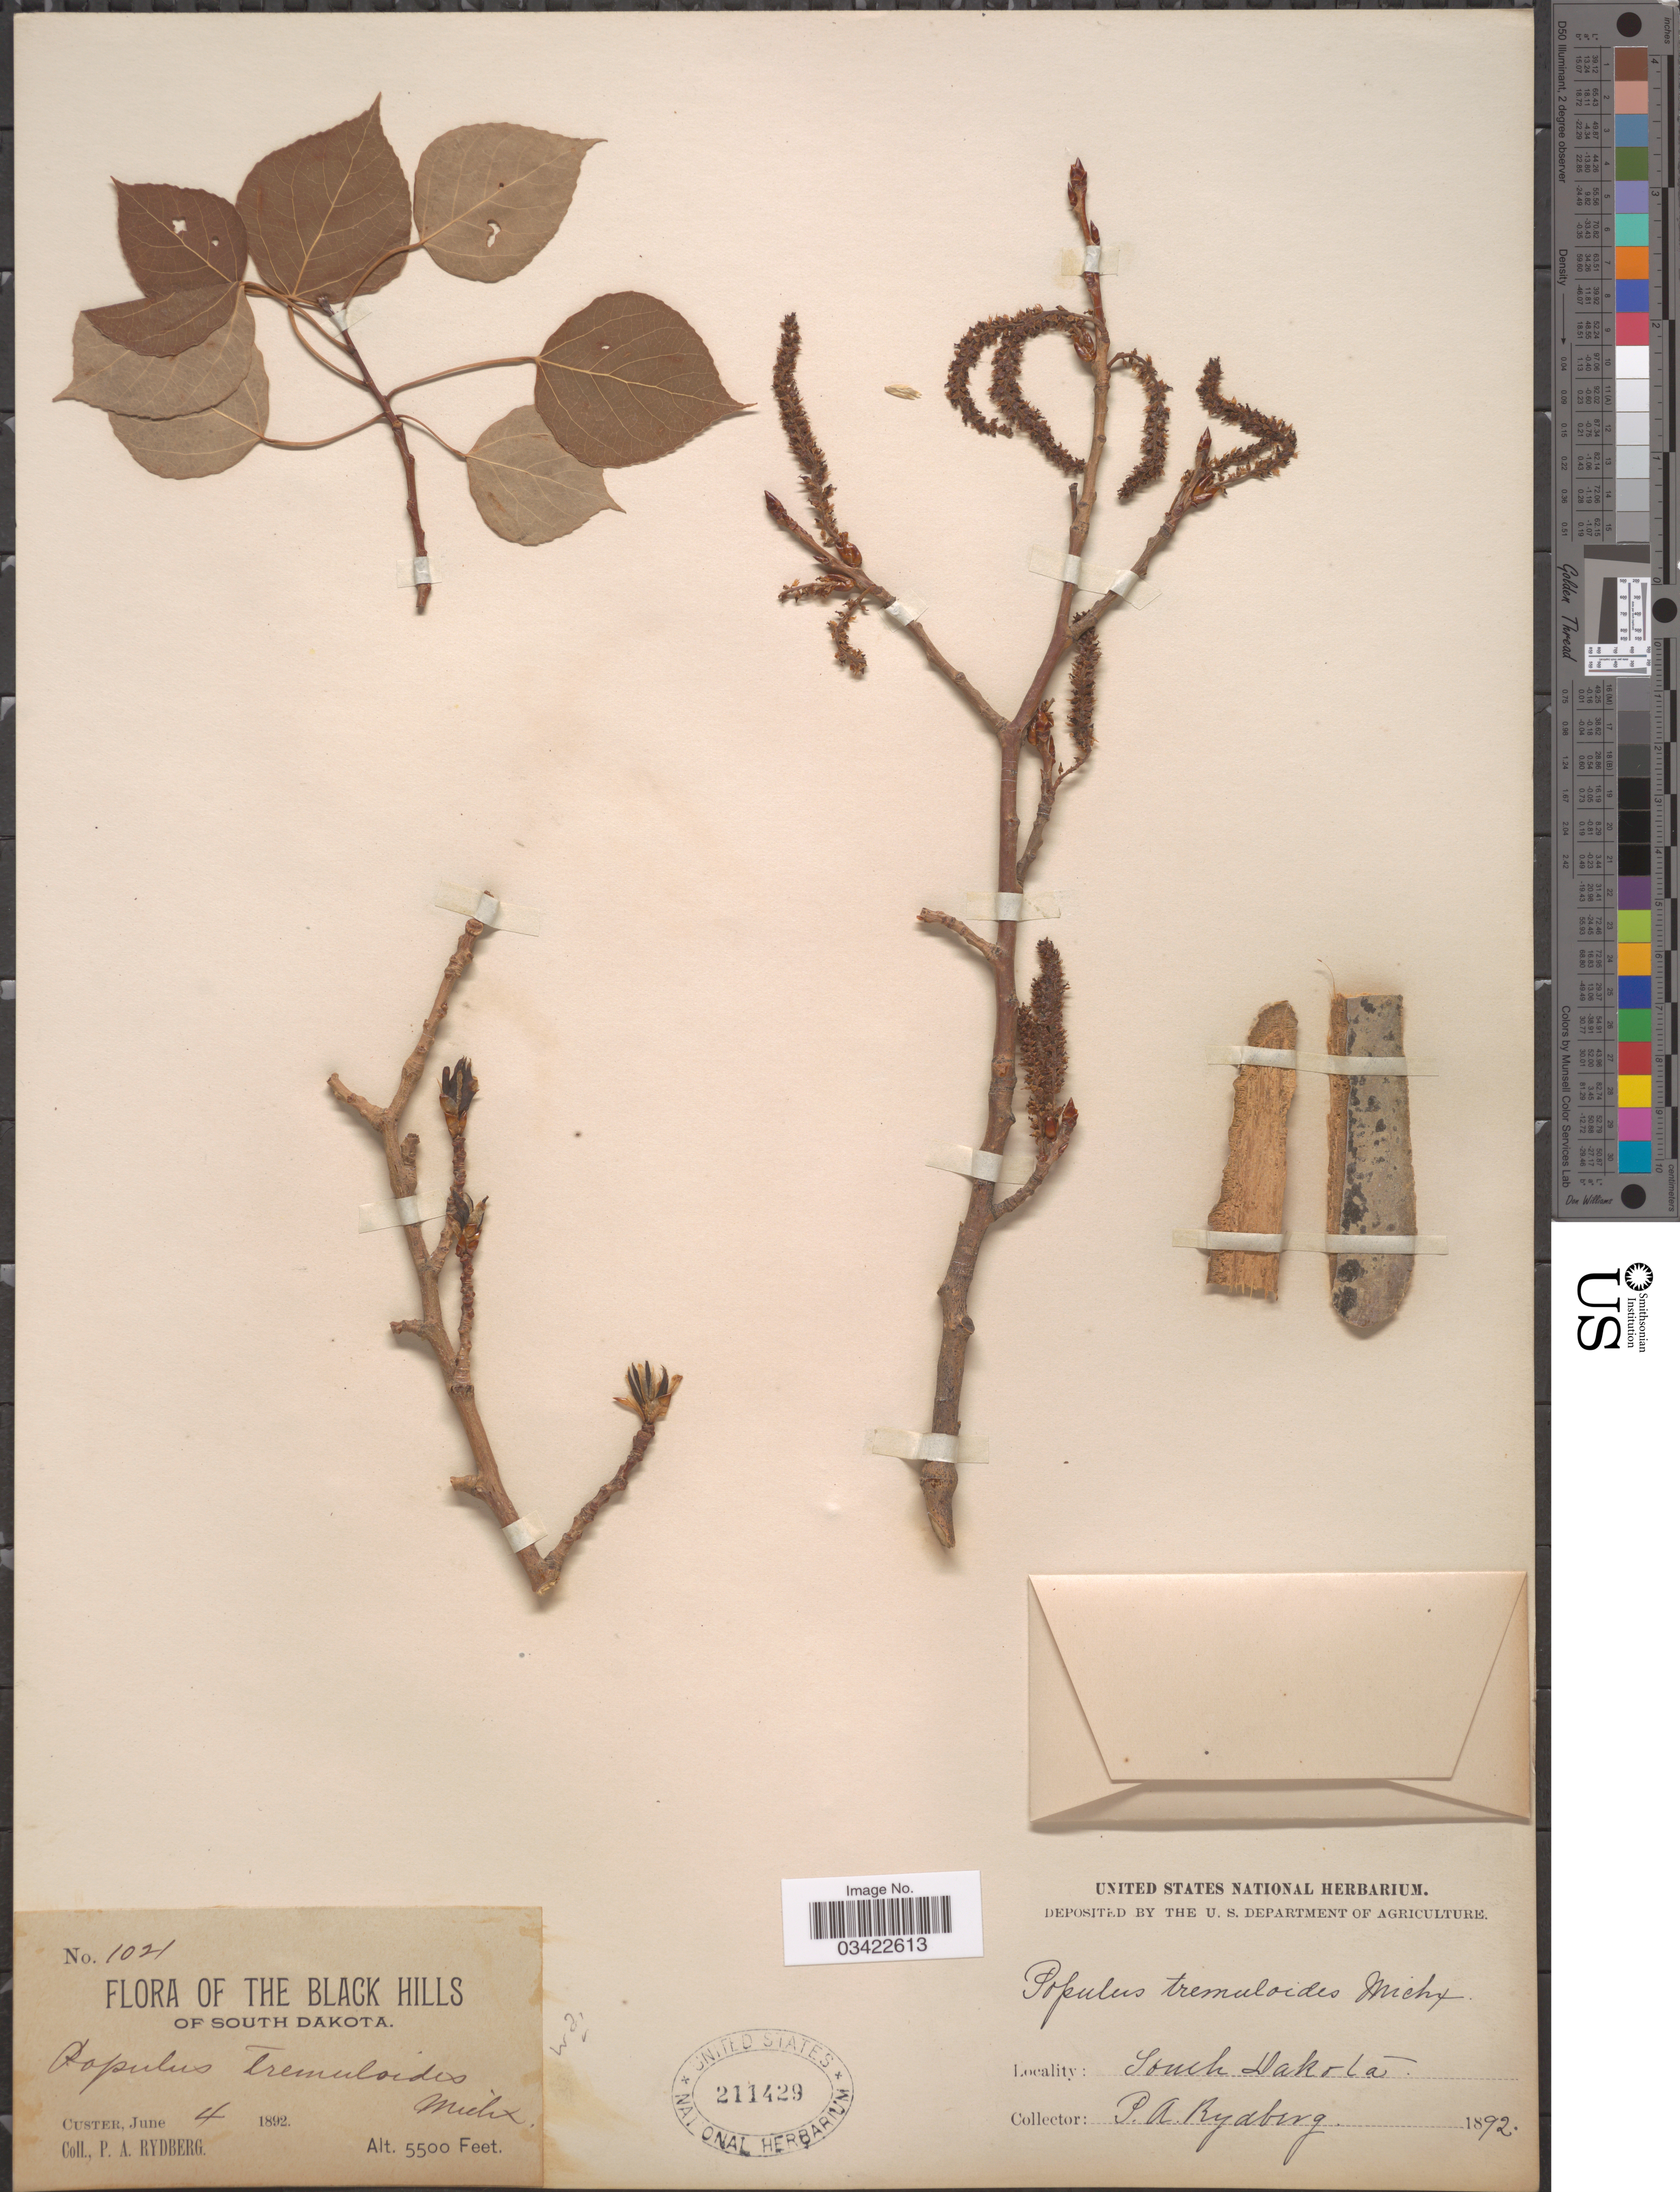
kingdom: Plantae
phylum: Tracheophyta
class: Magnoliopsida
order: Malpighiales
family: Salicaceae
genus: Populus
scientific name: Populus tremuloides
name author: Michx.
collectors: P. A. Rydberg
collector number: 1021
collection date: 1892-06-04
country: United States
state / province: South Dakota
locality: The Black Hills. Custer.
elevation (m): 1676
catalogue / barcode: US 211429